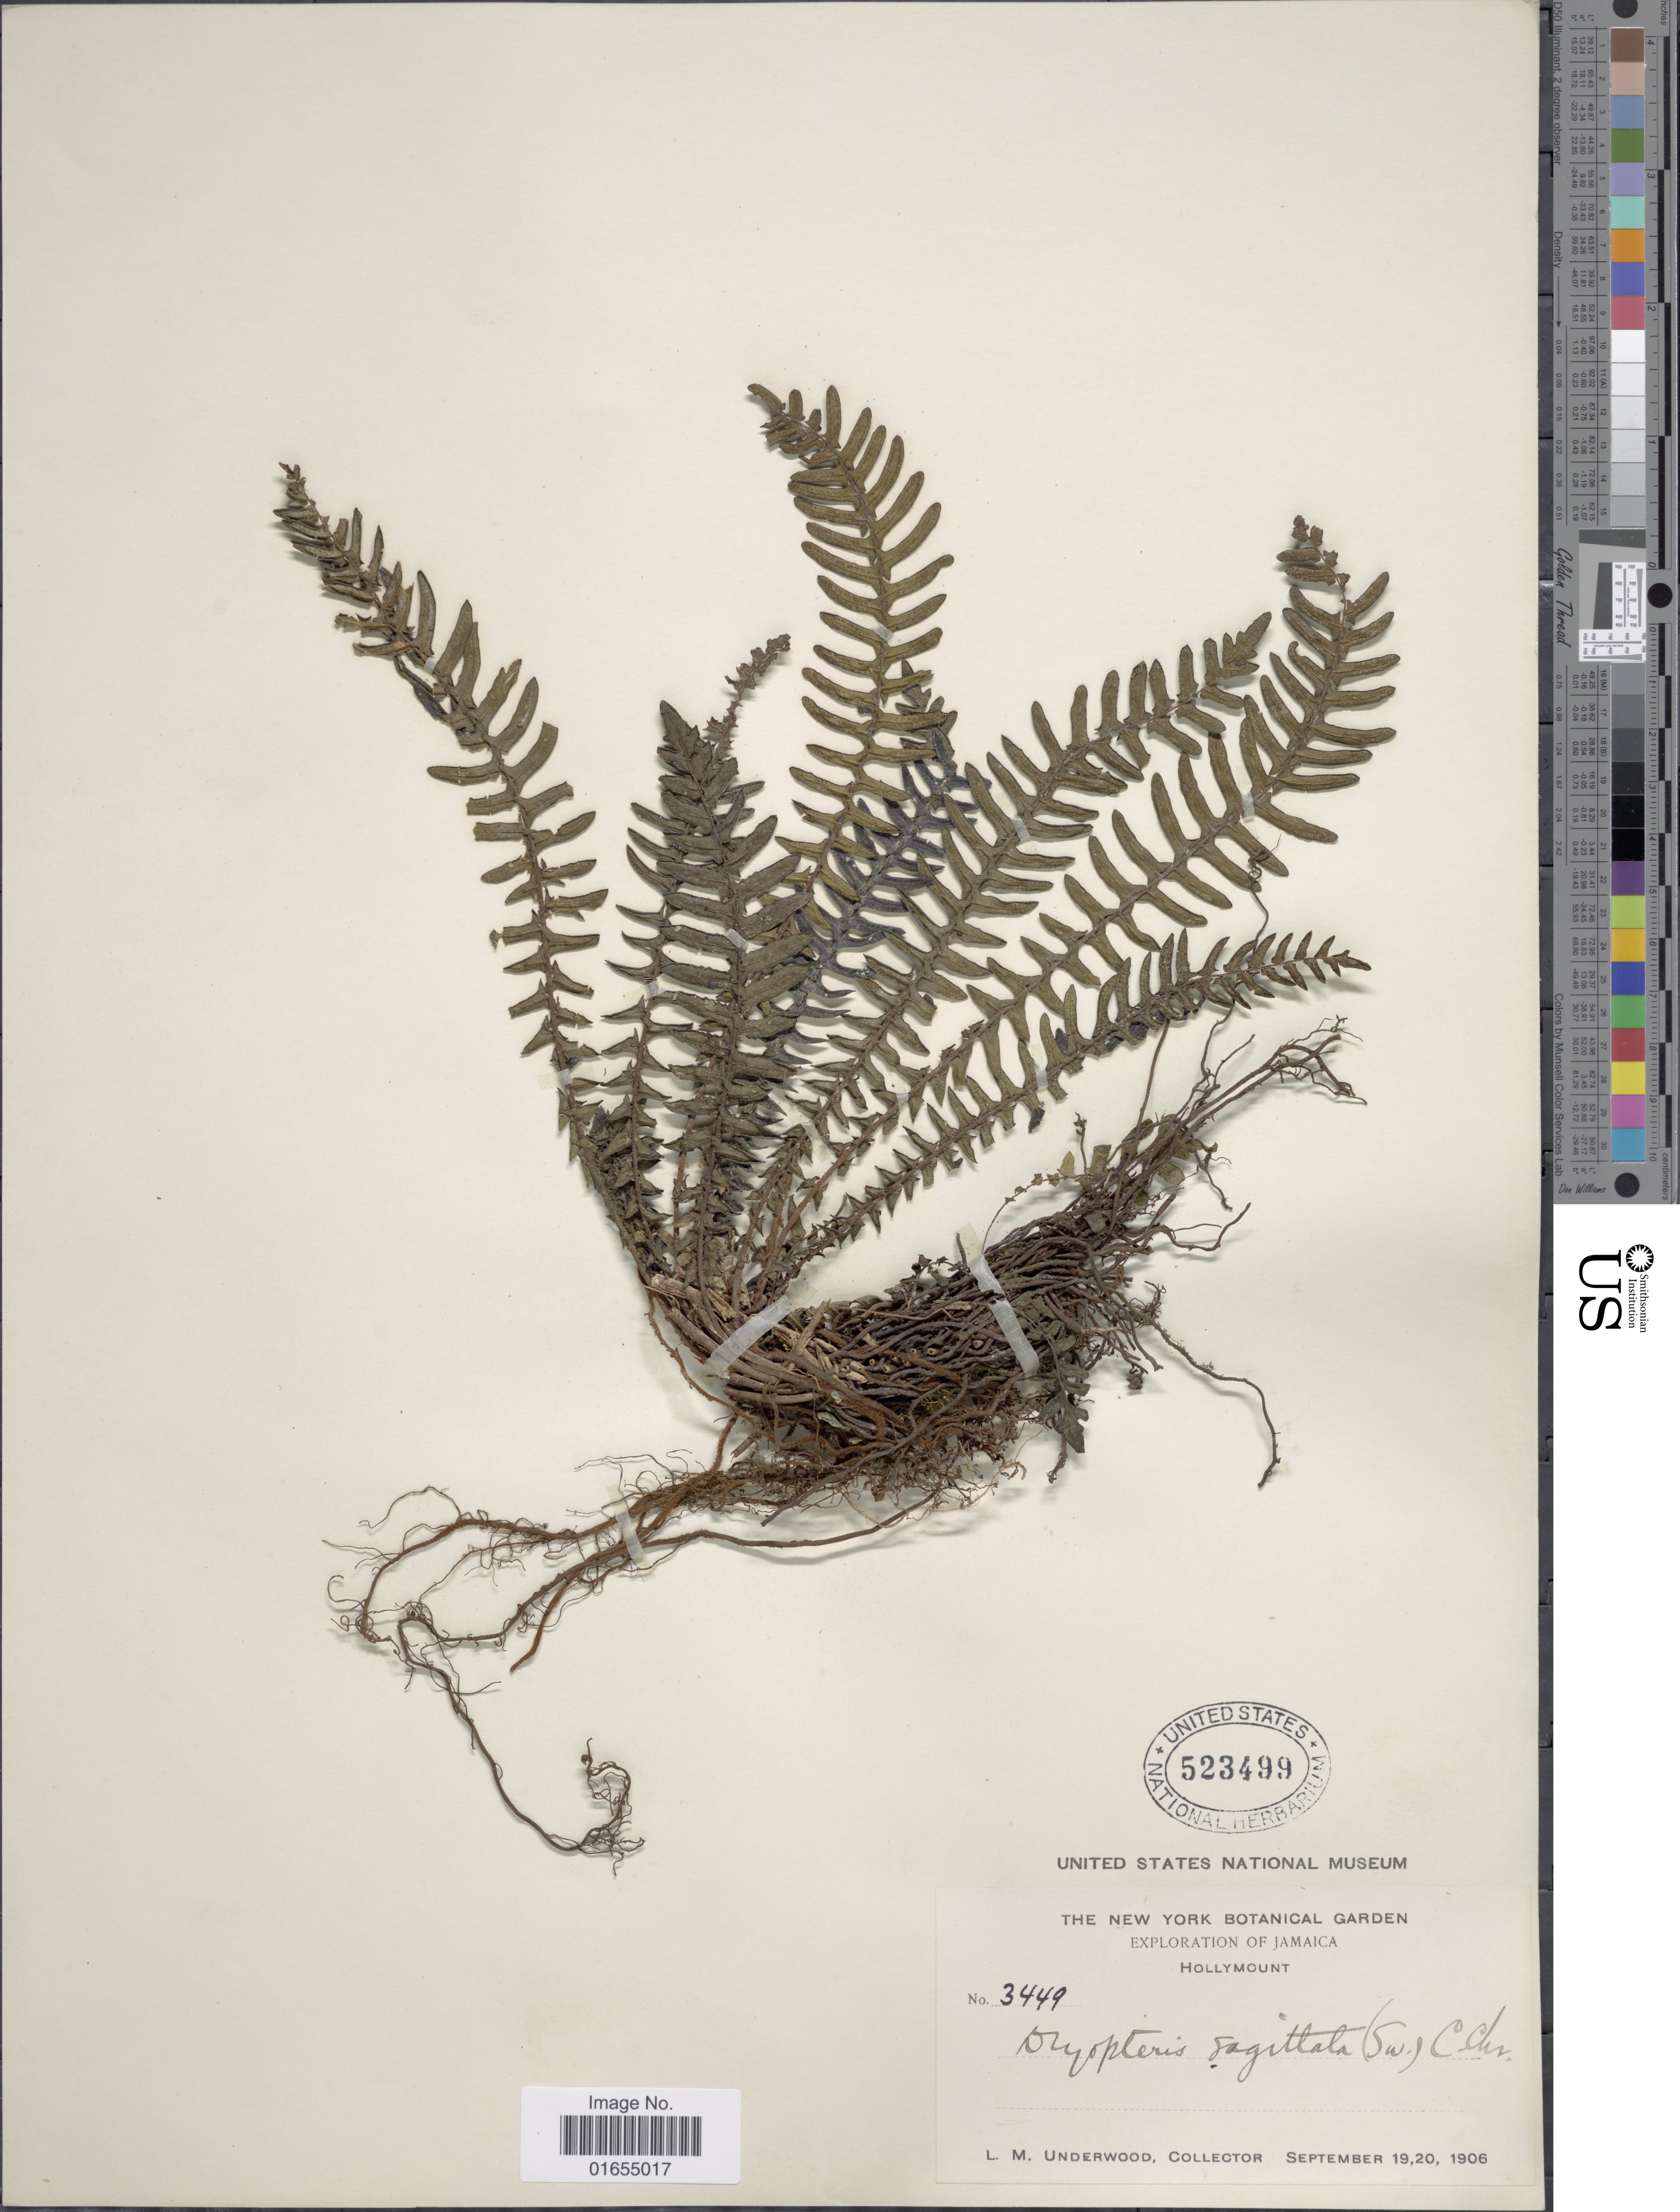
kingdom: Plantae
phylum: Tracheophyta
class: Polypodiopsida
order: Polypodiales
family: Thelypteridaceae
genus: Goniopteris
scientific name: Goniopteris sagittata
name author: (Sw.) Pic. Serm.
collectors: L. M. Underwood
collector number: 3449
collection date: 1906-09-19/1906-09-20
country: Jamaica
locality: Hollymount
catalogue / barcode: US 523499